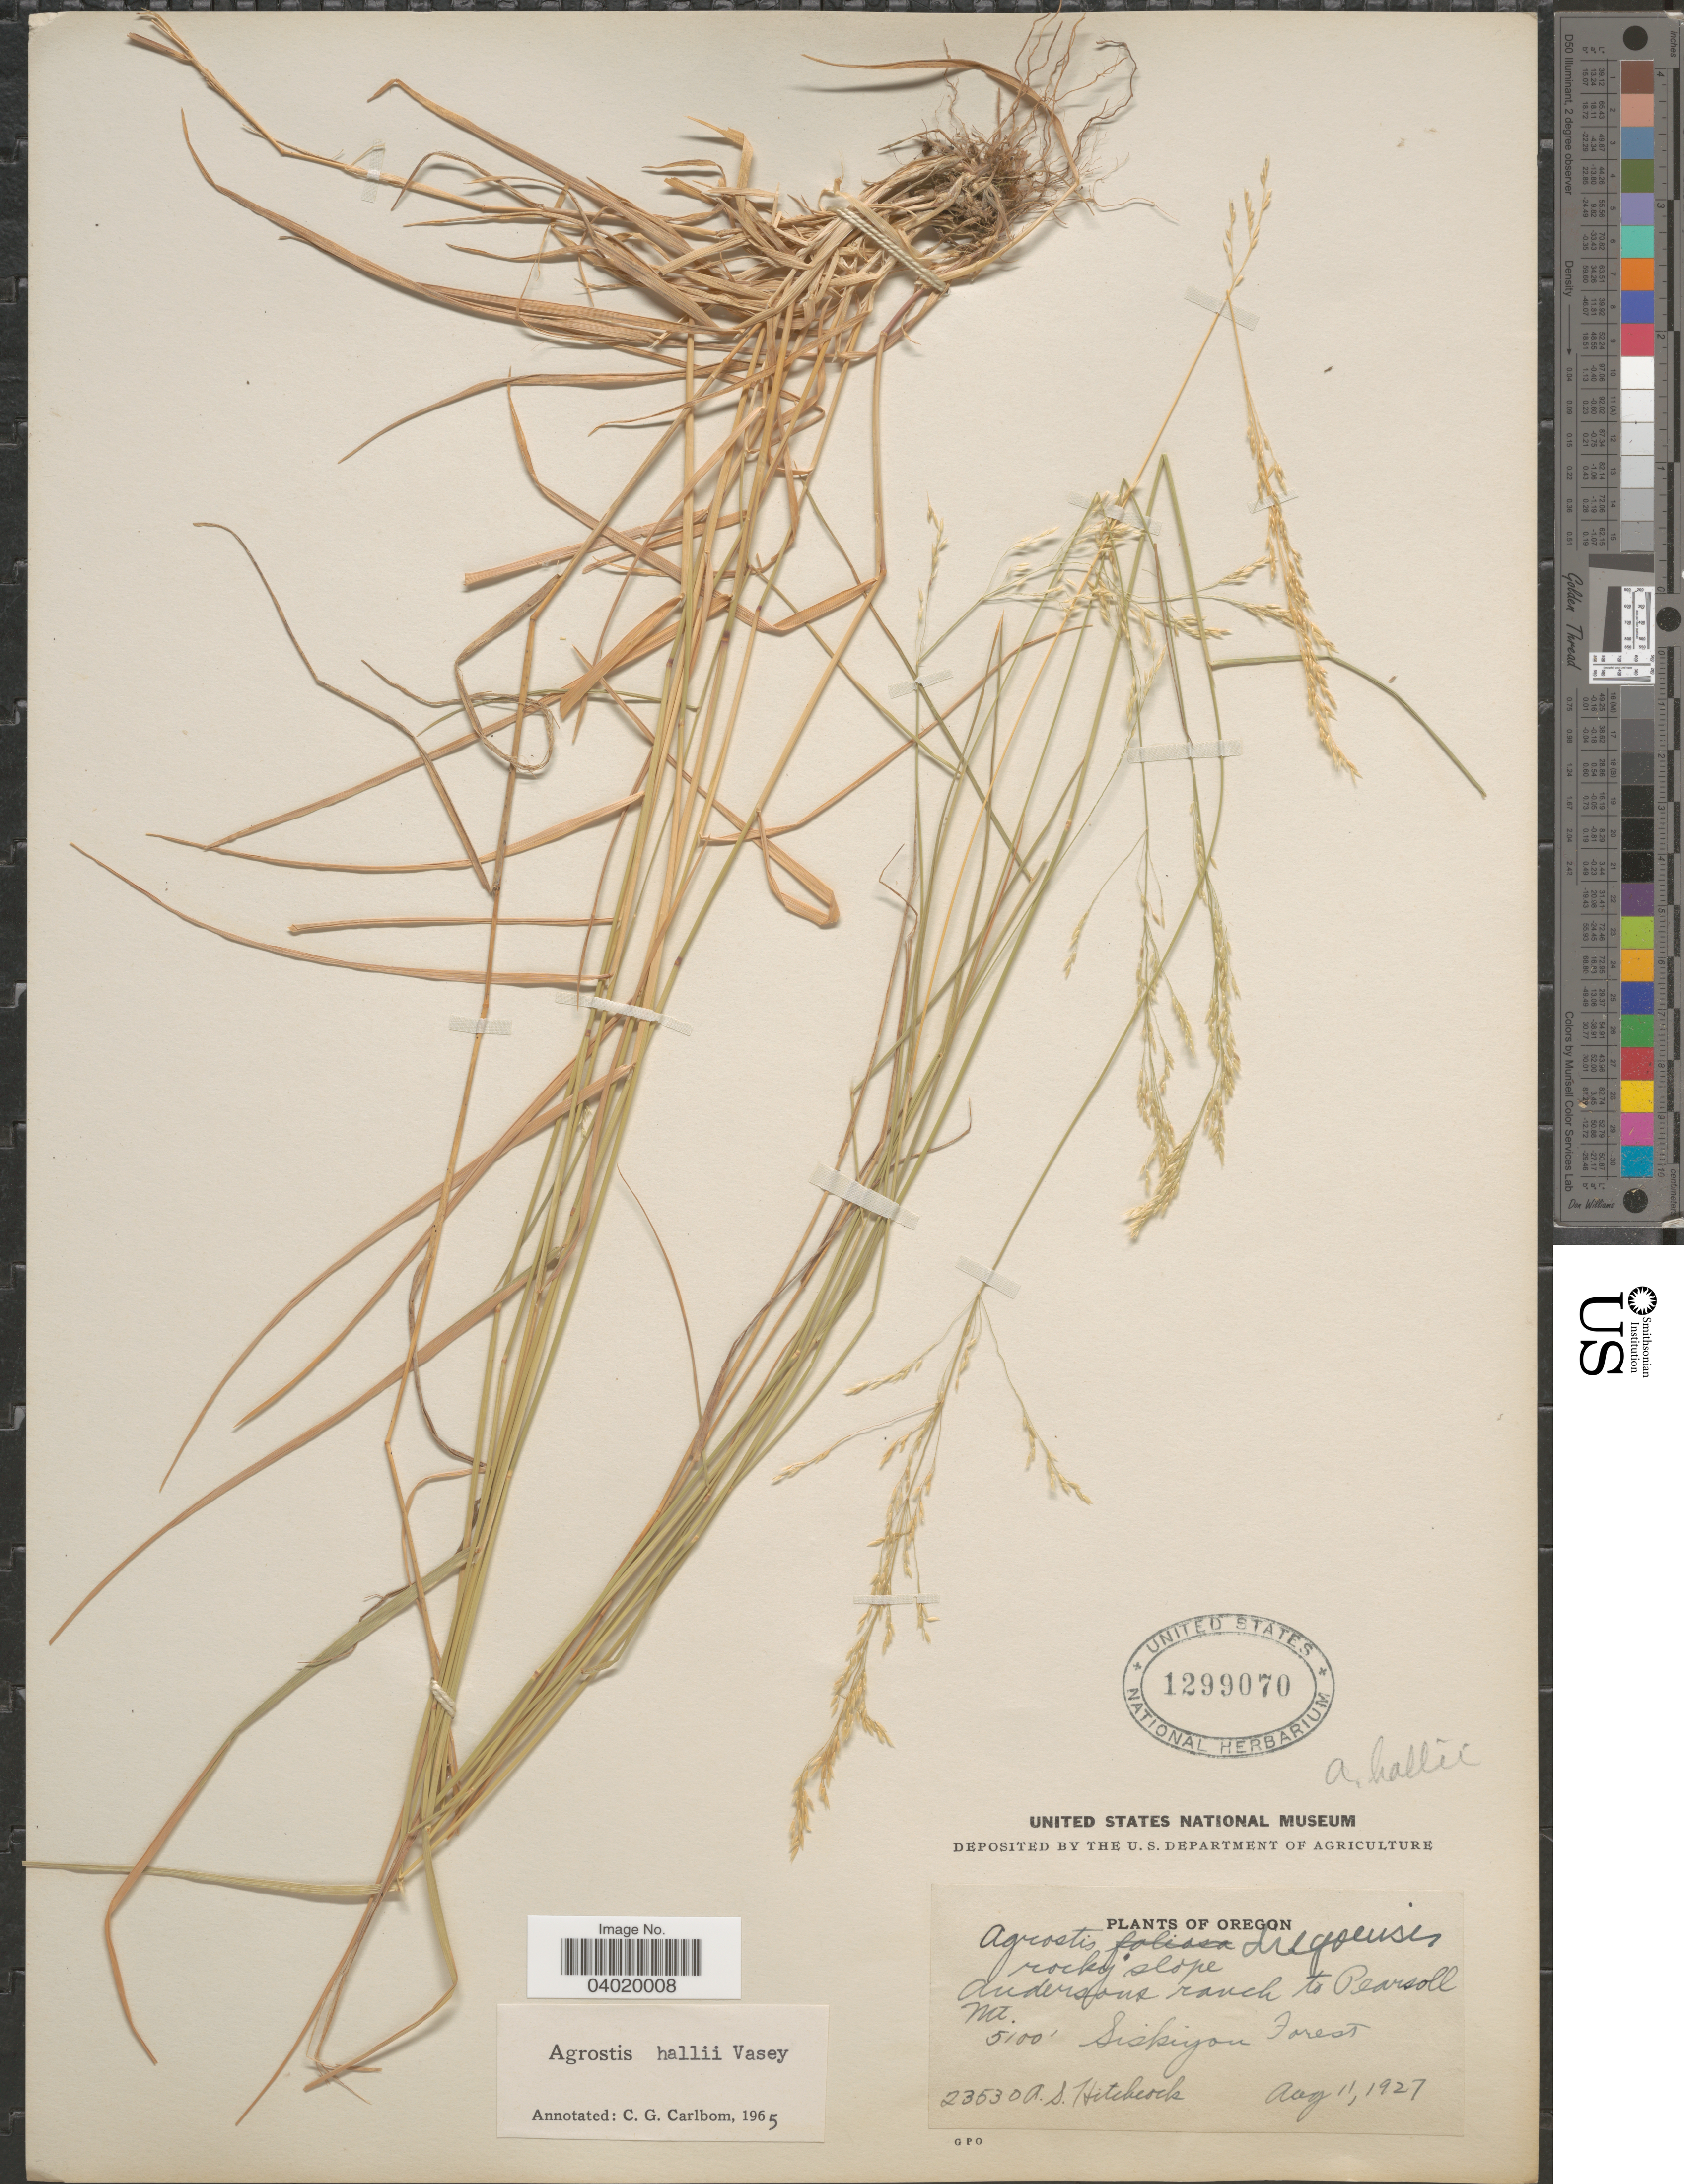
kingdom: Plantae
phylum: Tracheophyta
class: Liliopsida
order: Poales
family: Poaceae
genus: Agrostis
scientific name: Agrostis hallii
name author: Vasey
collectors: A. S. Hitchcock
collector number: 23530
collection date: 1927-08-11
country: United States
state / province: Oregon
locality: Andersons ranch to Pearsoll Mt. Siskiyou Forest.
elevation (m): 1554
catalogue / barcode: US 1299070